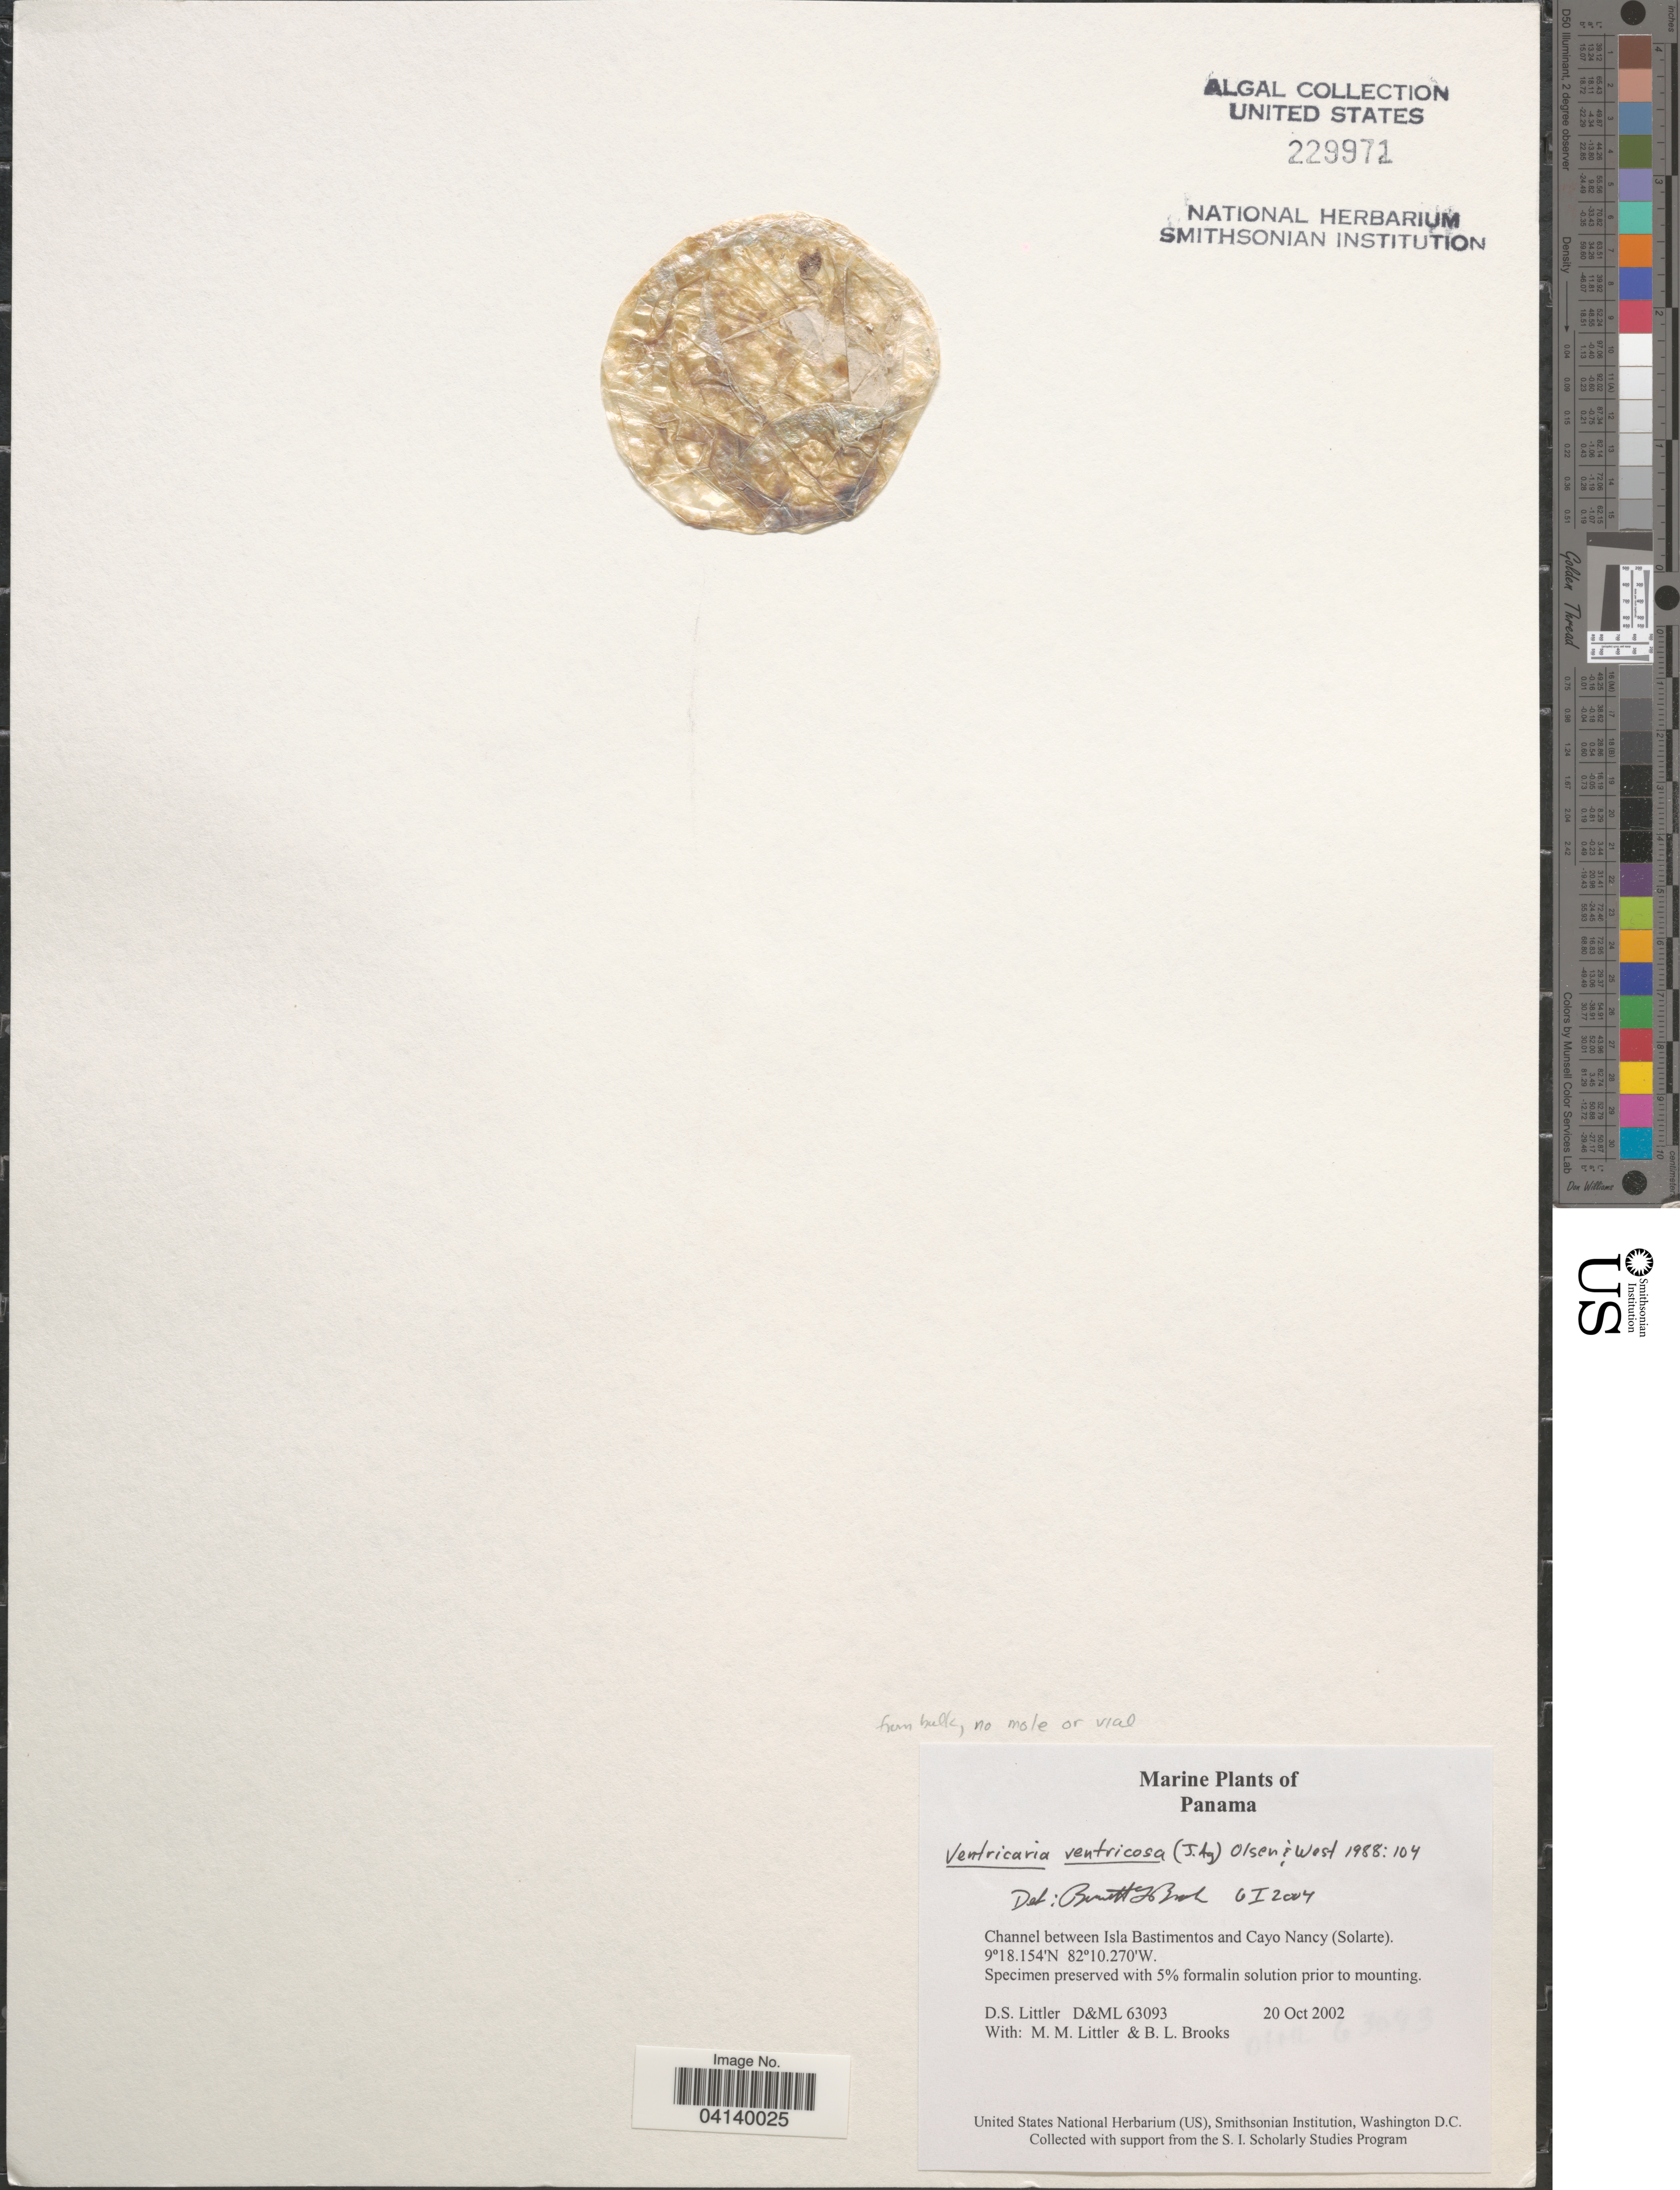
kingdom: Plantae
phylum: Chlorophyta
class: Ulvophyceae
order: Siphonocladales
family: Valoniaceae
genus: Valonia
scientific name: Valonia ventricosa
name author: J. Agardh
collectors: D. S. Littler & B. Brooks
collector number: D&ML63093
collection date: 2002-10-20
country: Panama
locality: Channel between Isla Bastimentos and Cayo Nancy (Solarte).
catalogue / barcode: US 229971